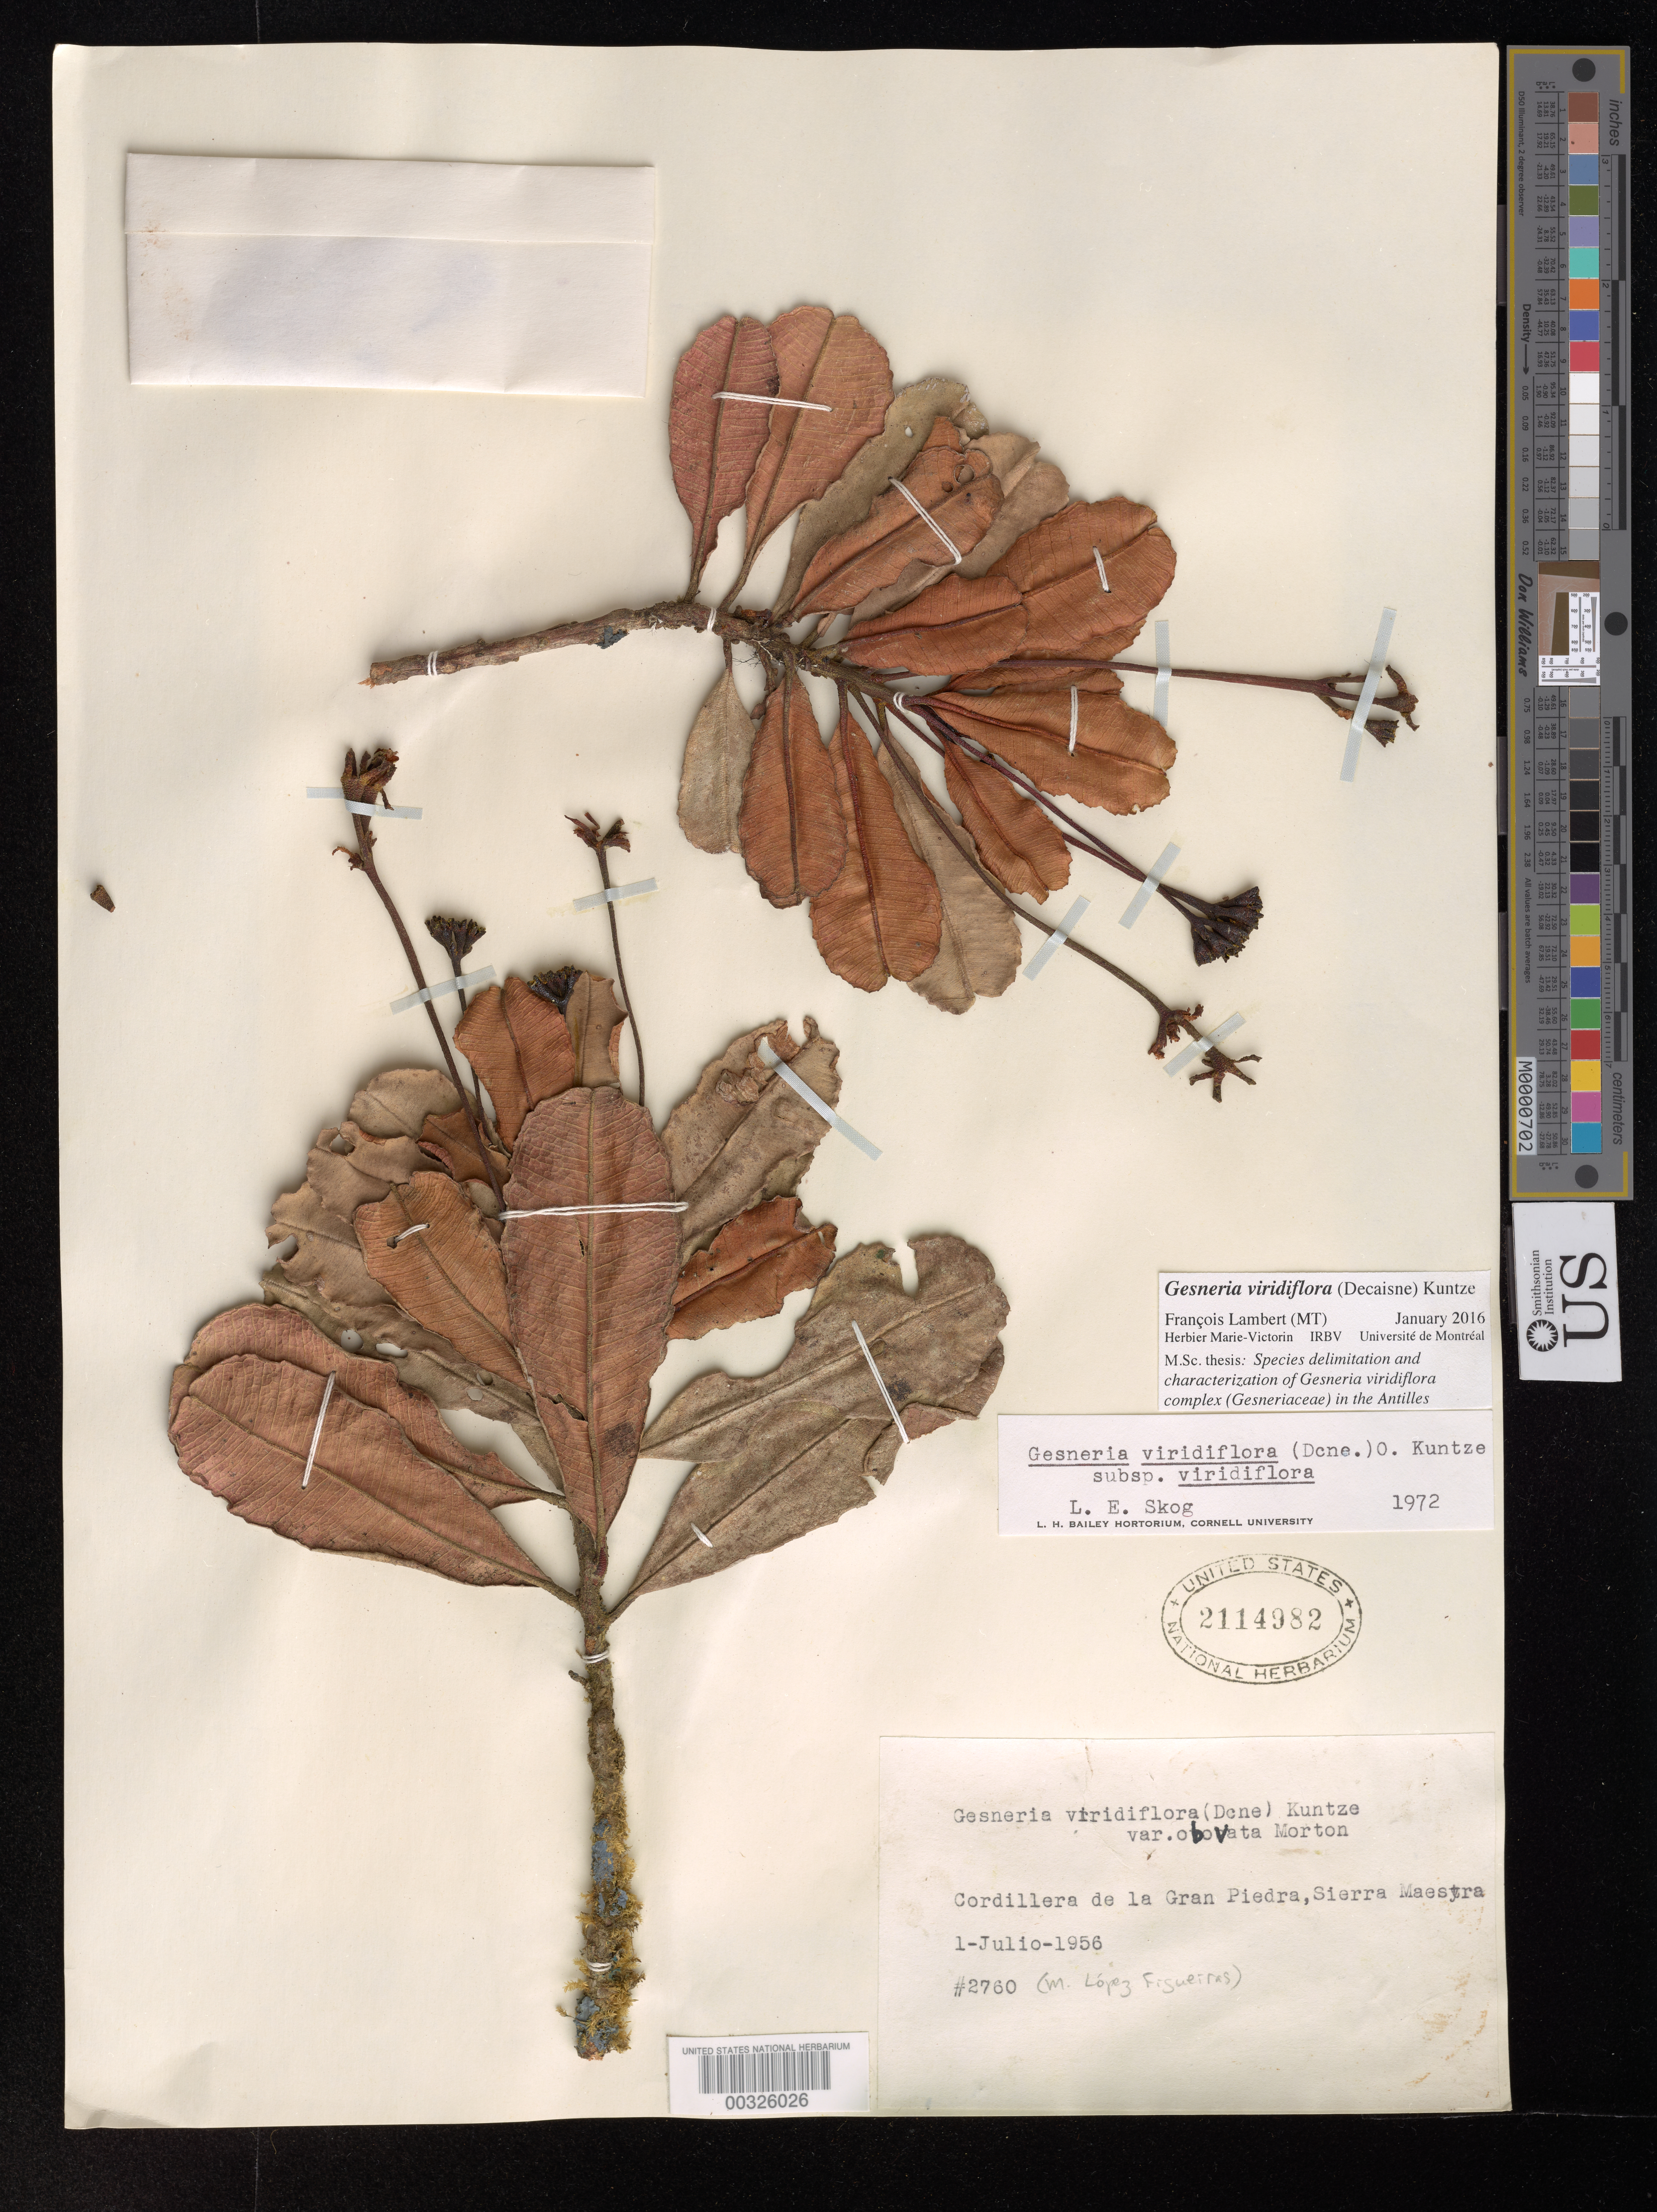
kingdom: Plantae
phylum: Tracheophyta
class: Magnoliopsida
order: Lamiales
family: Gesneriaceae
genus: Gesneria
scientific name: Gesneria viridiflora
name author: (Decne.) Kuntze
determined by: Lambert, Francois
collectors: M. López Figueiras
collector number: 2760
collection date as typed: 01 Jul 1956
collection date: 1956-07-01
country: Cuba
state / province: Oriente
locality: Cordillera de La Gran Piedra, Sierra Maestra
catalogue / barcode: US 2114982